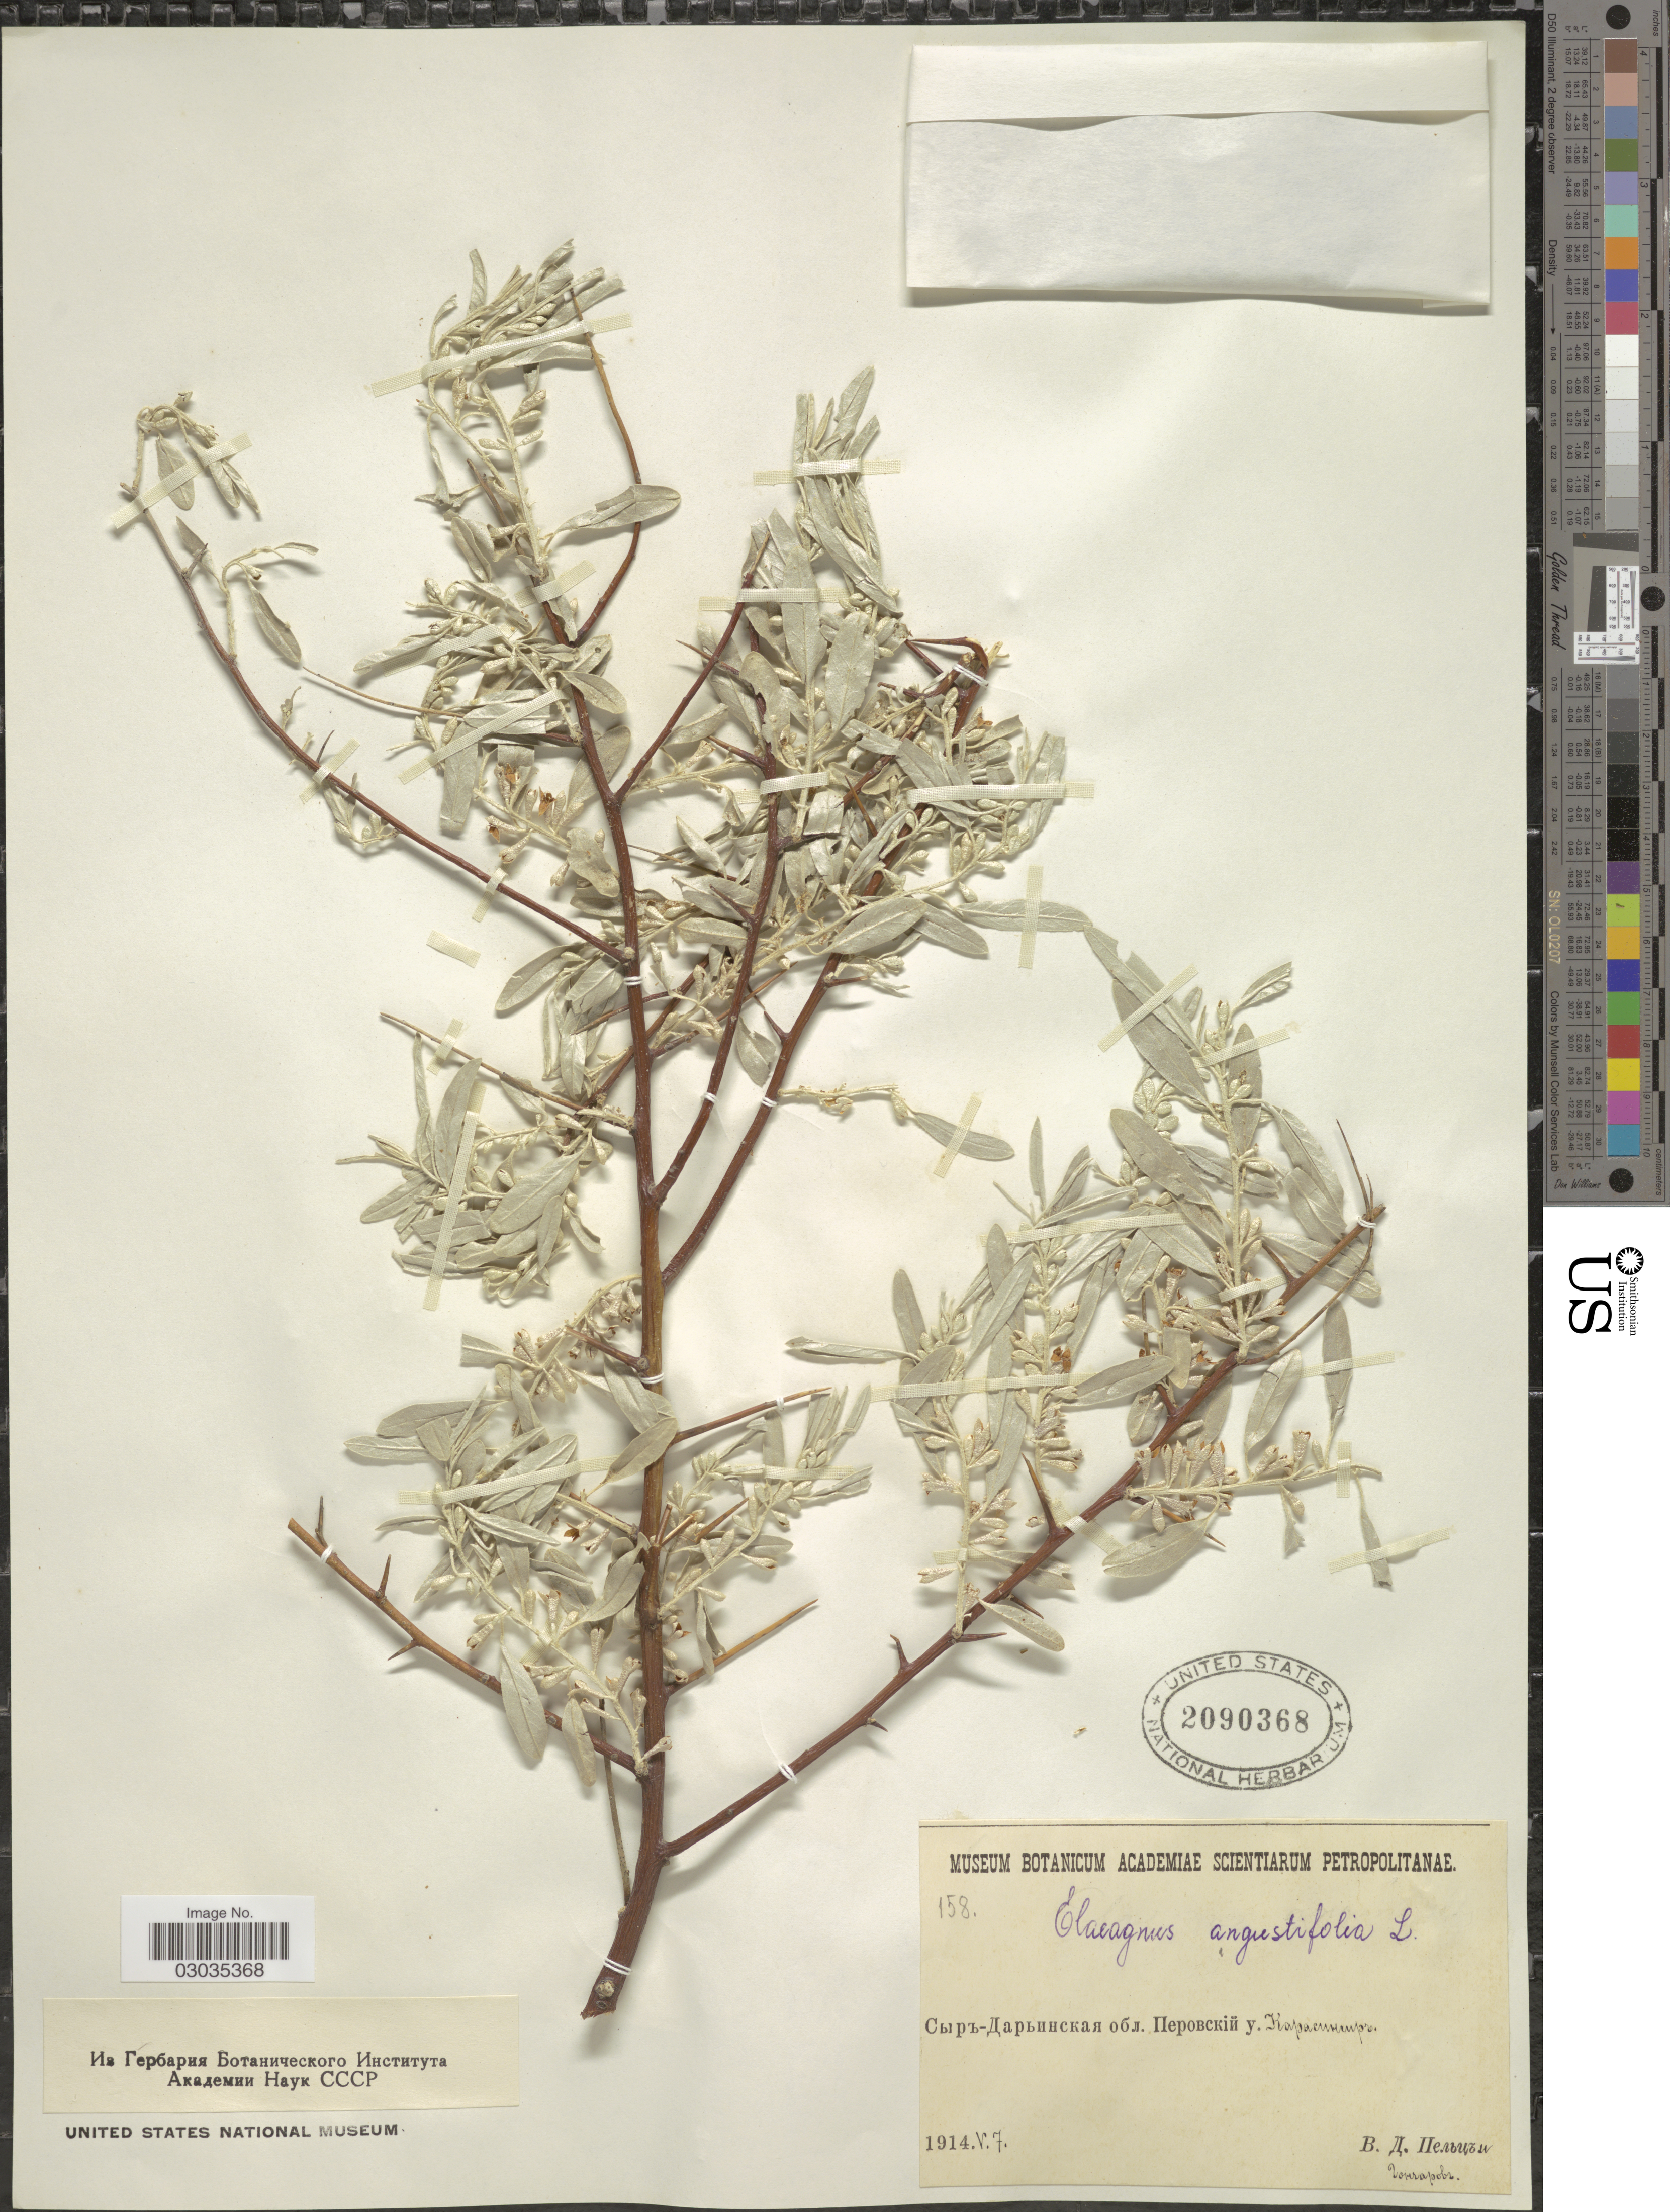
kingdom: Plantae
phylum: Tracheophyta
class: Magnoliopsida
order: Rosales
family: Elaeagnaceae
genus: Elaeagnus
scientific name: Elaeagnus angustifolia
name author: L.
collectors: B. Pelts & Goncharov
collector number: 158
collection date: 1914-05-07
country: Uzbekistan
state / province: Sirdaryo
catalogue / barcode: US 2090368